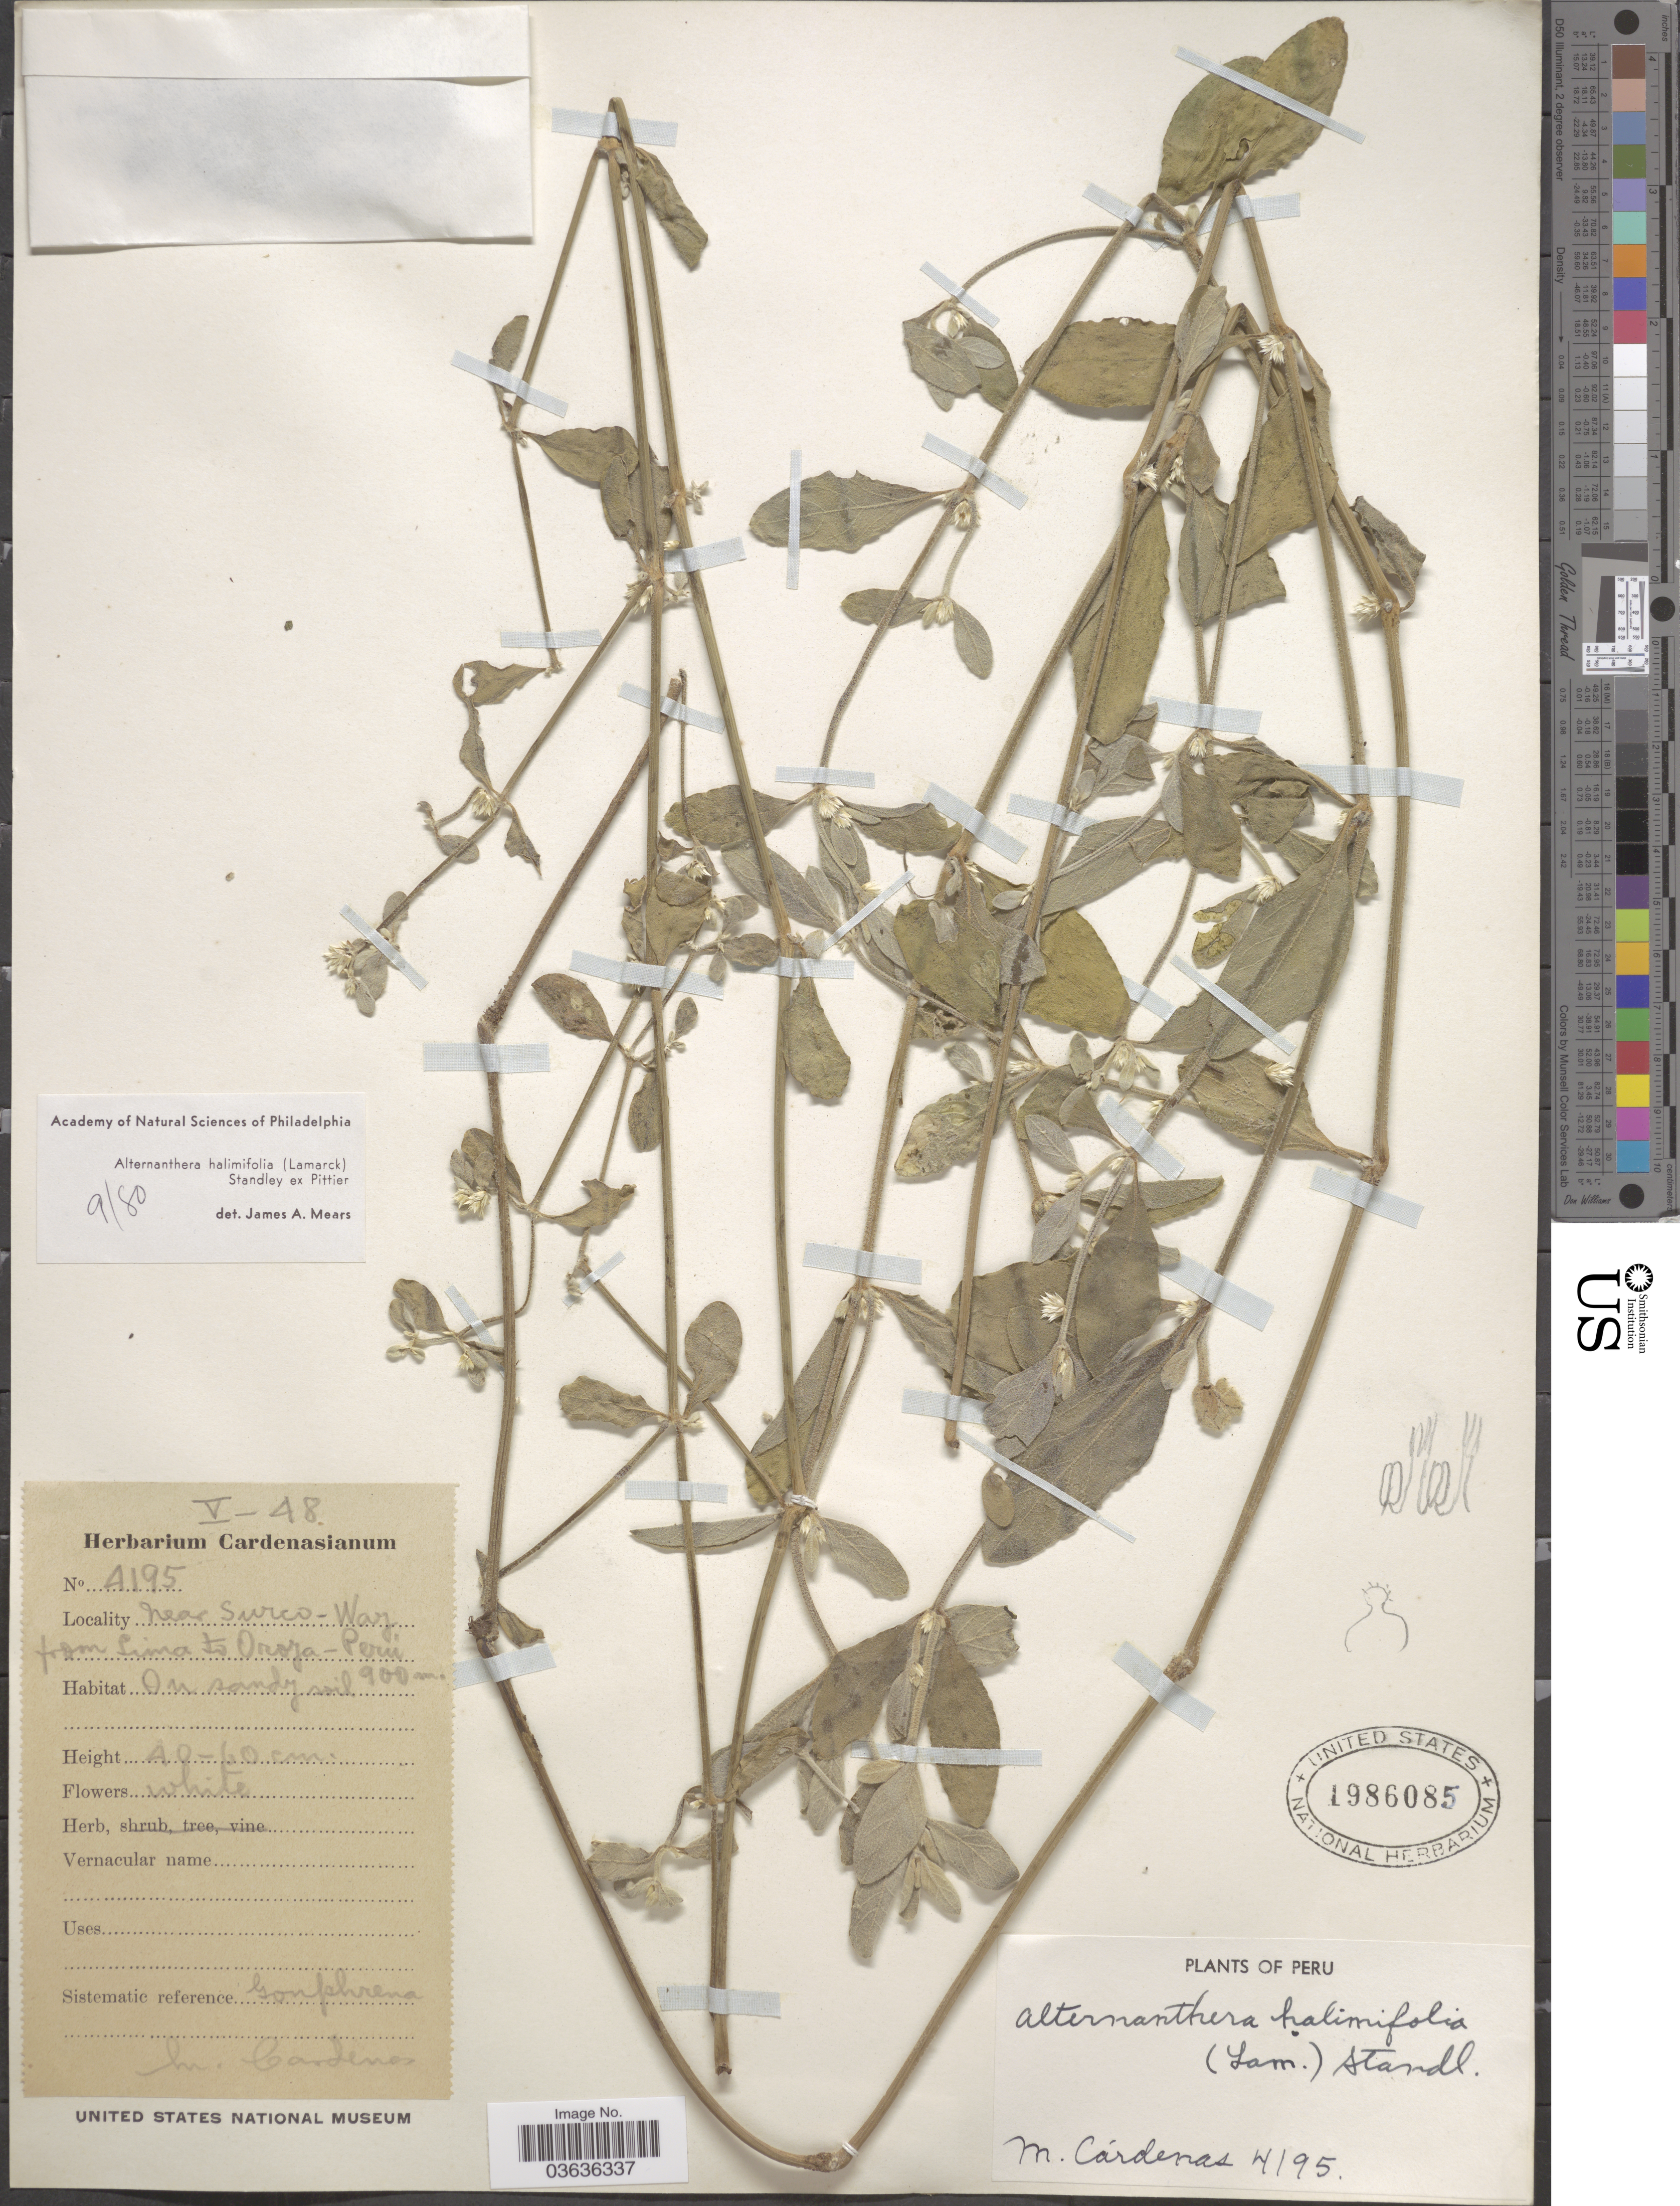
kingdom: Plantae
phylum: Tracheophyta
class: Magnoliopsida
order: Caryophyllales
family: Amaranthaceae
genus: Alternanthera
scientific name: Alternanthera halimifolia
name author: (Lam.) Standl. ex Pittier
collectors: M. Cárdenas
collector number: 4195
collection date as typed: Transcribed d/m/y: /5/48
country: Peru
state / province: Lima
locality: Near Surco - Way from Lima to Oroza.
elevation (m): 900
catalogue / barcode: US 1986085